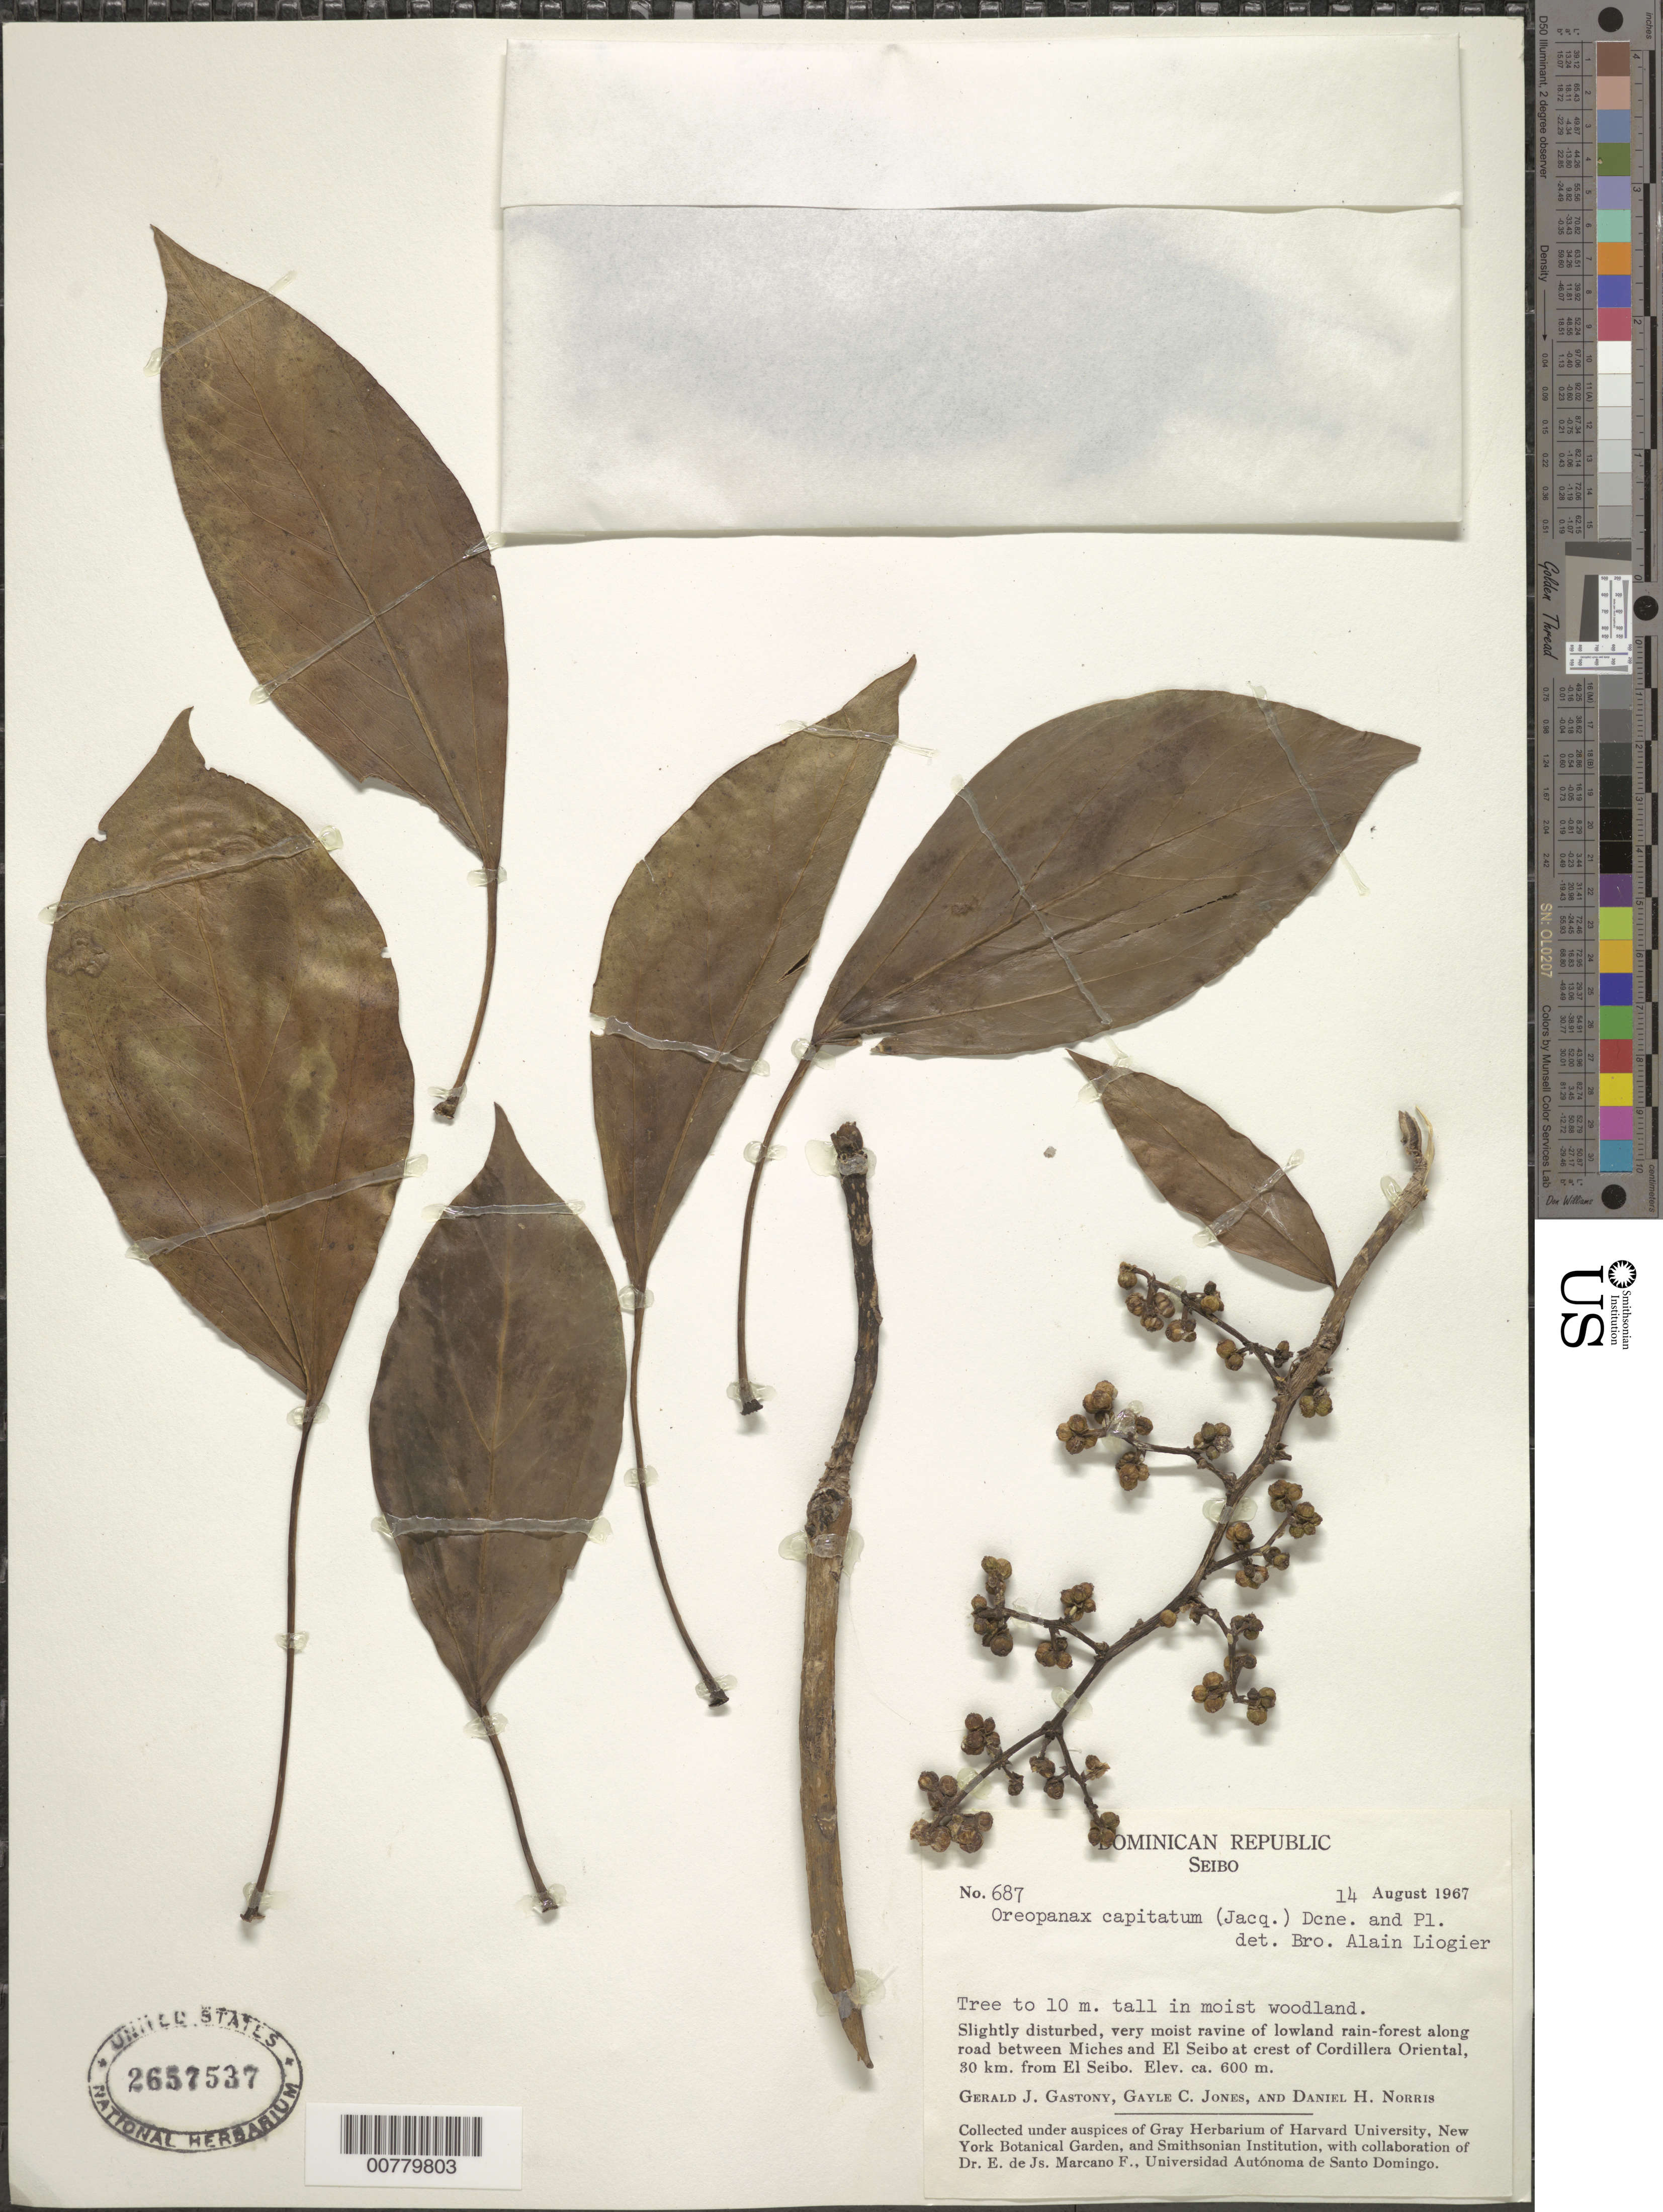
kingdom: Plantae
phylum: Tracheophyta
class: Magnoliopsida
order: Apiales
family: Araliaceae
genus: Oreopanax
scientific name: Oreopanax capitatus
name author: (Jacq.) Decne. & Planch.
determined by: Liogier, Alain H.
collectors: G. Gastony, G. C. Jones & D. H. Norris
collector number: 687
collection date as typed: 14 Aug 1967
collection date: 1967-08-14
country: Dominican Republic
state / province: El Seibo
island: Hispaniola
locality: Along road between Miches and El Seibo at crest of Cordillera Oriental, 30 km from El Seibo.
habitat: Slightly disturbed, very moist ravine of lowland rain-forest along road.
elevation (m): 600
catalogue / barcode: US 2657537